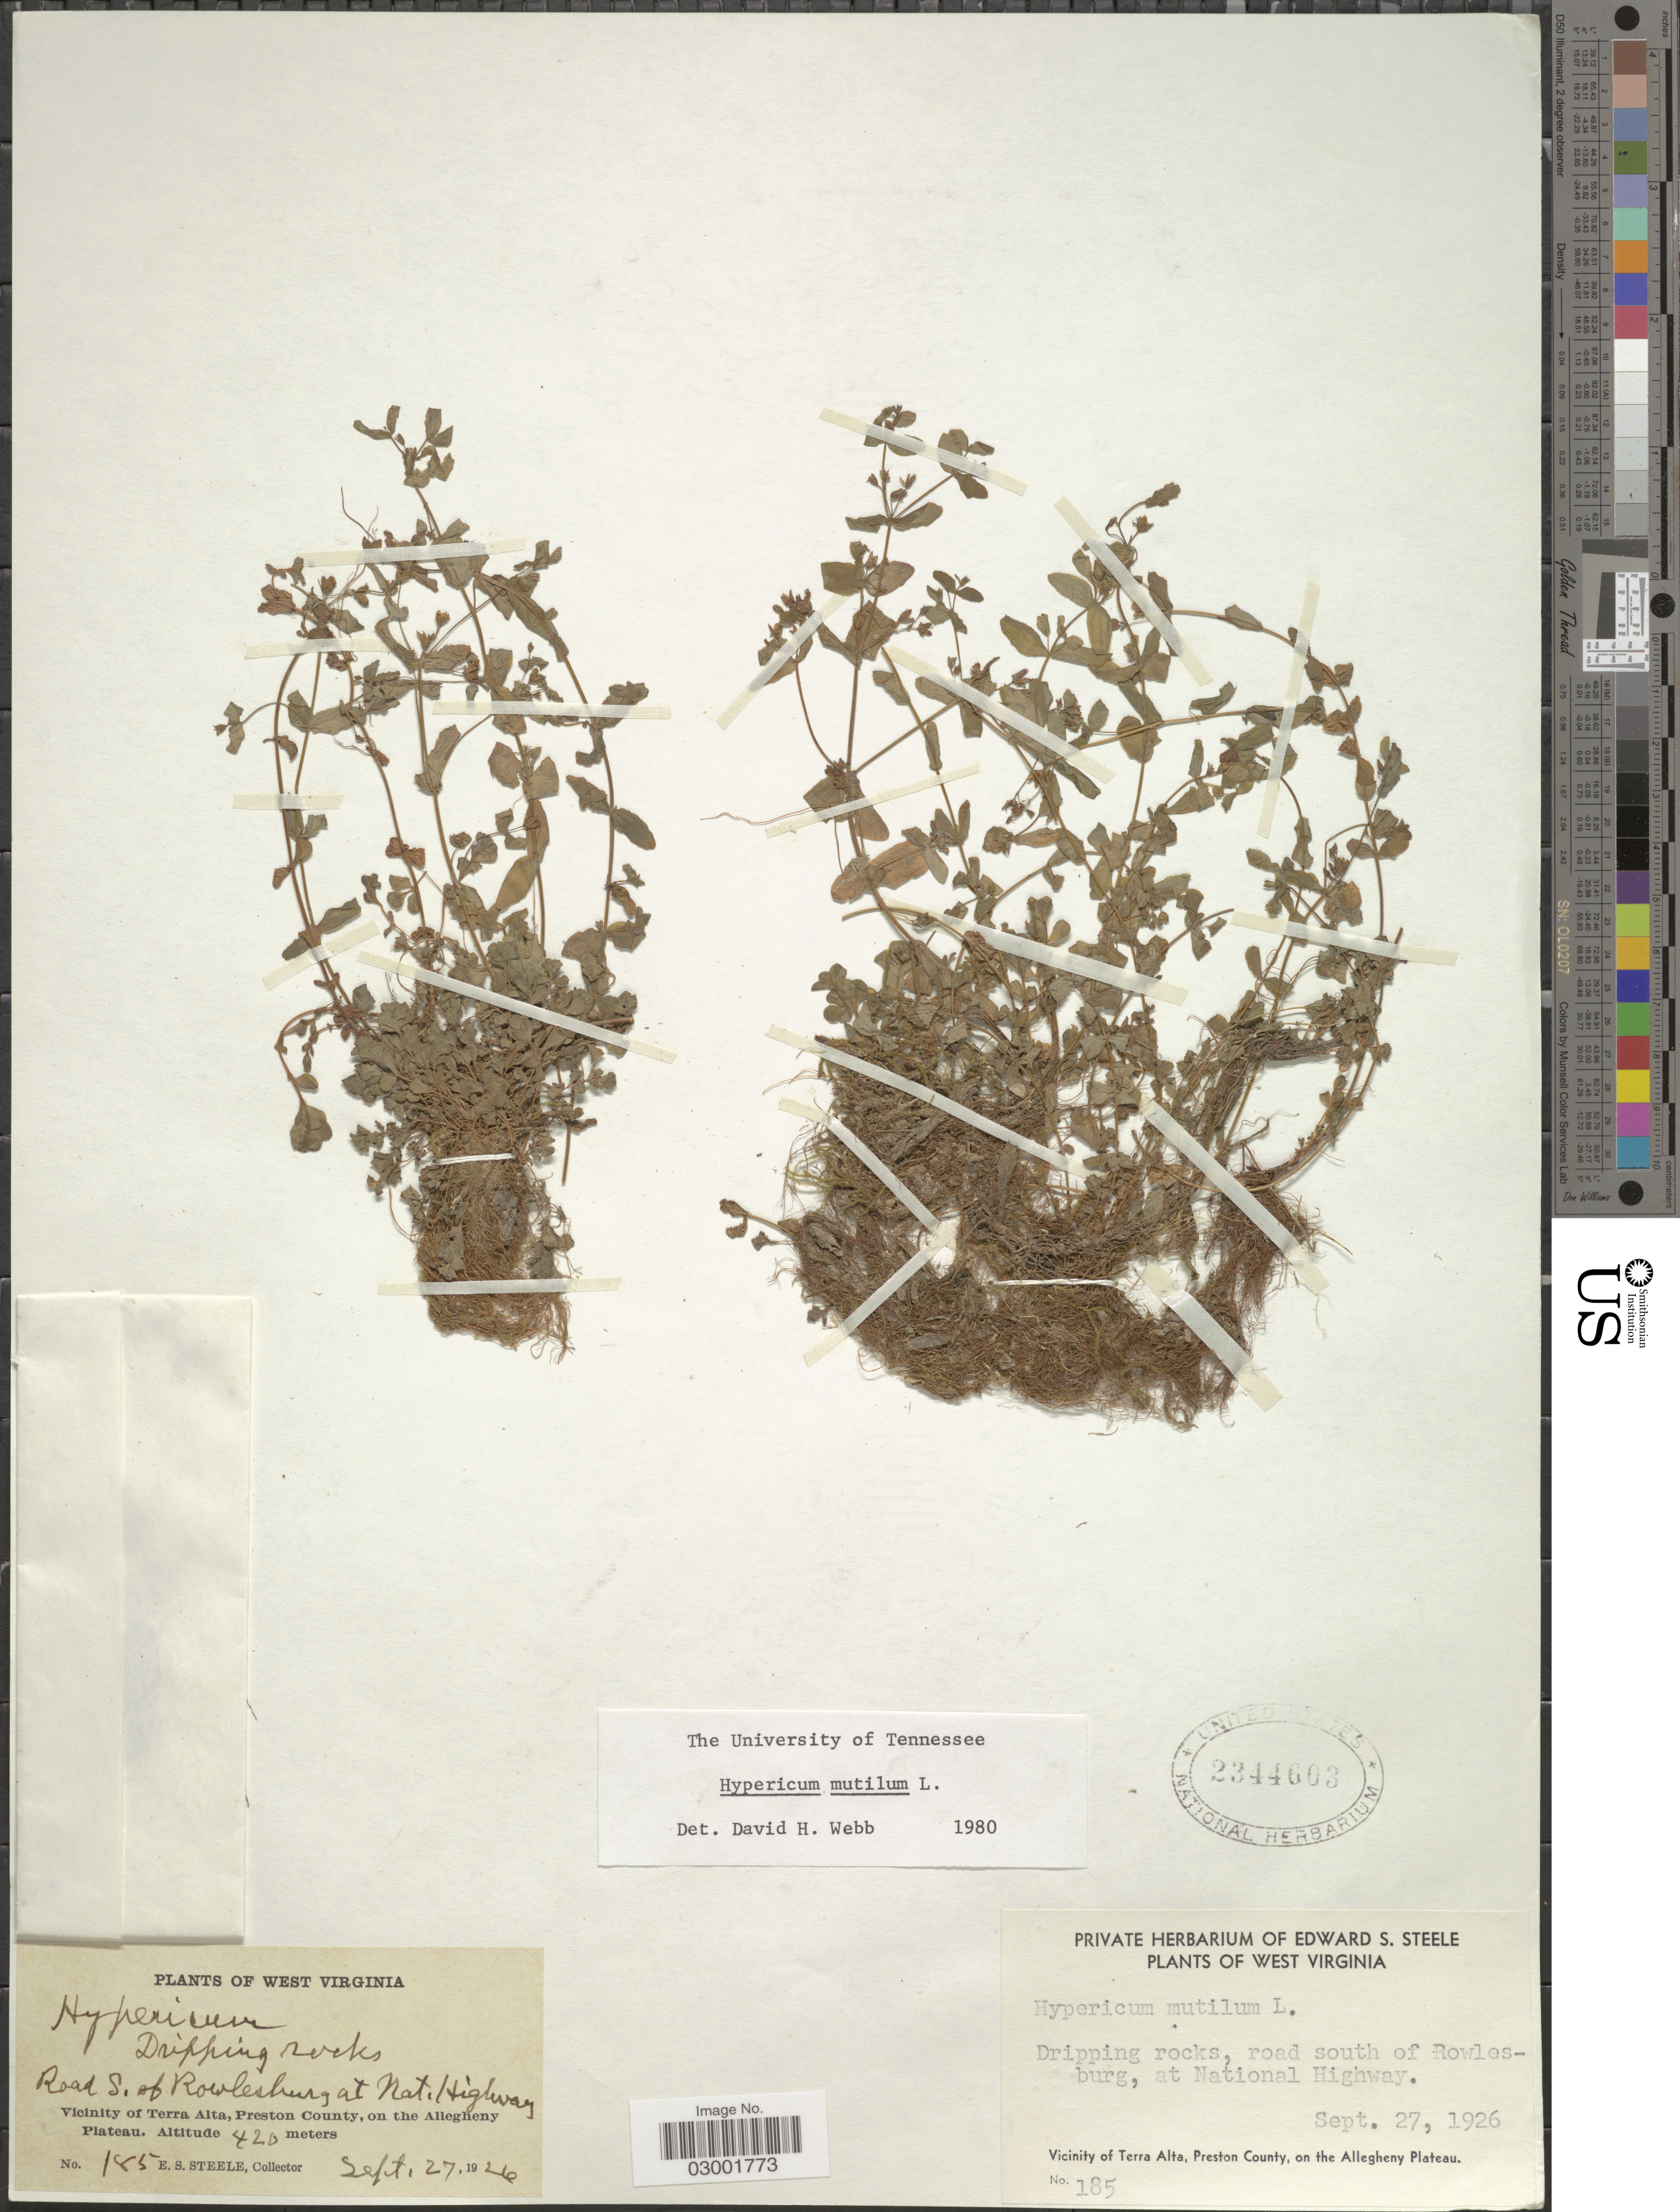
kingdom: Plantae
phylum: Tracheophyta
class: Magnoliopsida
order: Malpighiales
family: Hypericaceae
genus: Hypericum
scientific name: Hypericum mutilum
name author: L.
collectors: E. Steele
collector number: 185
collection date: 1926-09-27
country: United States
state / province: West Virginia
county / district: Preston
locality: Road S. of Rowlesburg at Nat. Highway. Vicinity of Terra Alta, Preston County, on the Allegheny Plateau.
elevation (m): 420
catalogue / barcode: US 2344603